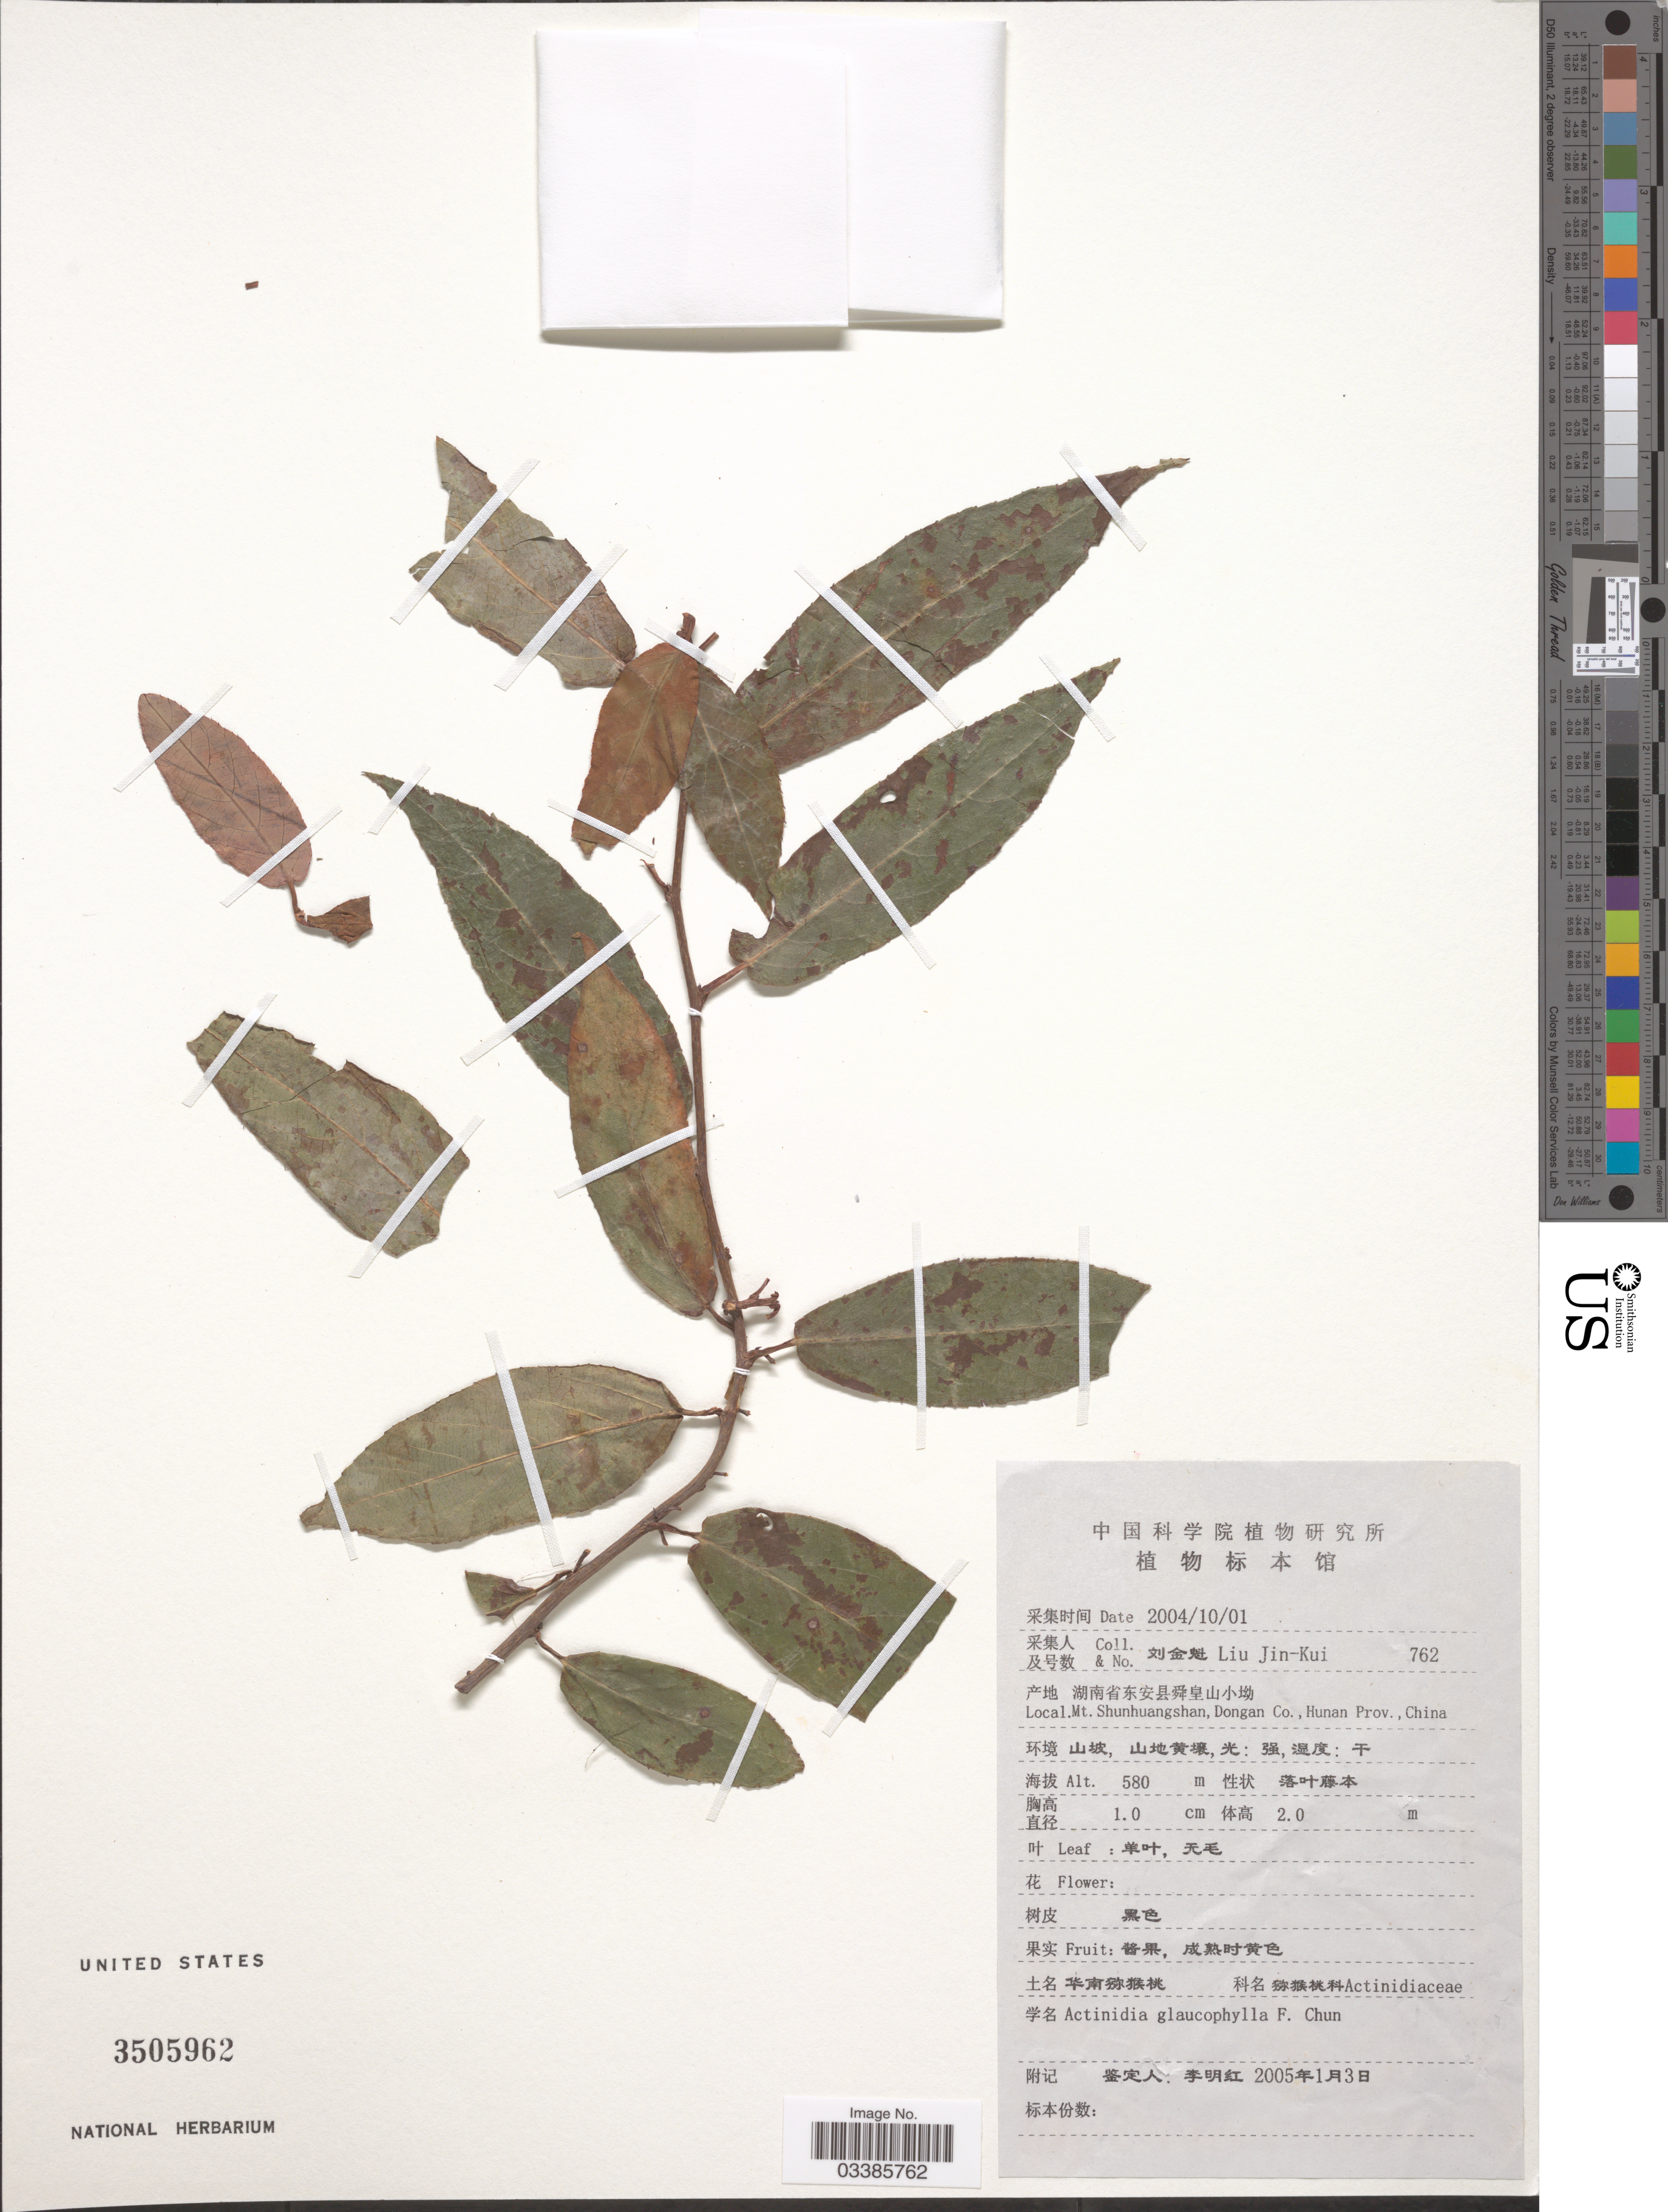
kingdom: Plantae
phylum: Tracheophyta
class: Magnoliopsida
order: Ericales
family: Actinidiaceae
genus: Actinidia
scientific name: Actinidia glaucophylla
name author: F. Chun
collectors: Liu Jin-Kui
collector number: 762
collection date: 2004-10-01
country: China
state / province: Hunan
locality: Mt. Shunhuangshan, Dongan Co.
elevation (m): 580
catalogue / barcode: US 3505962